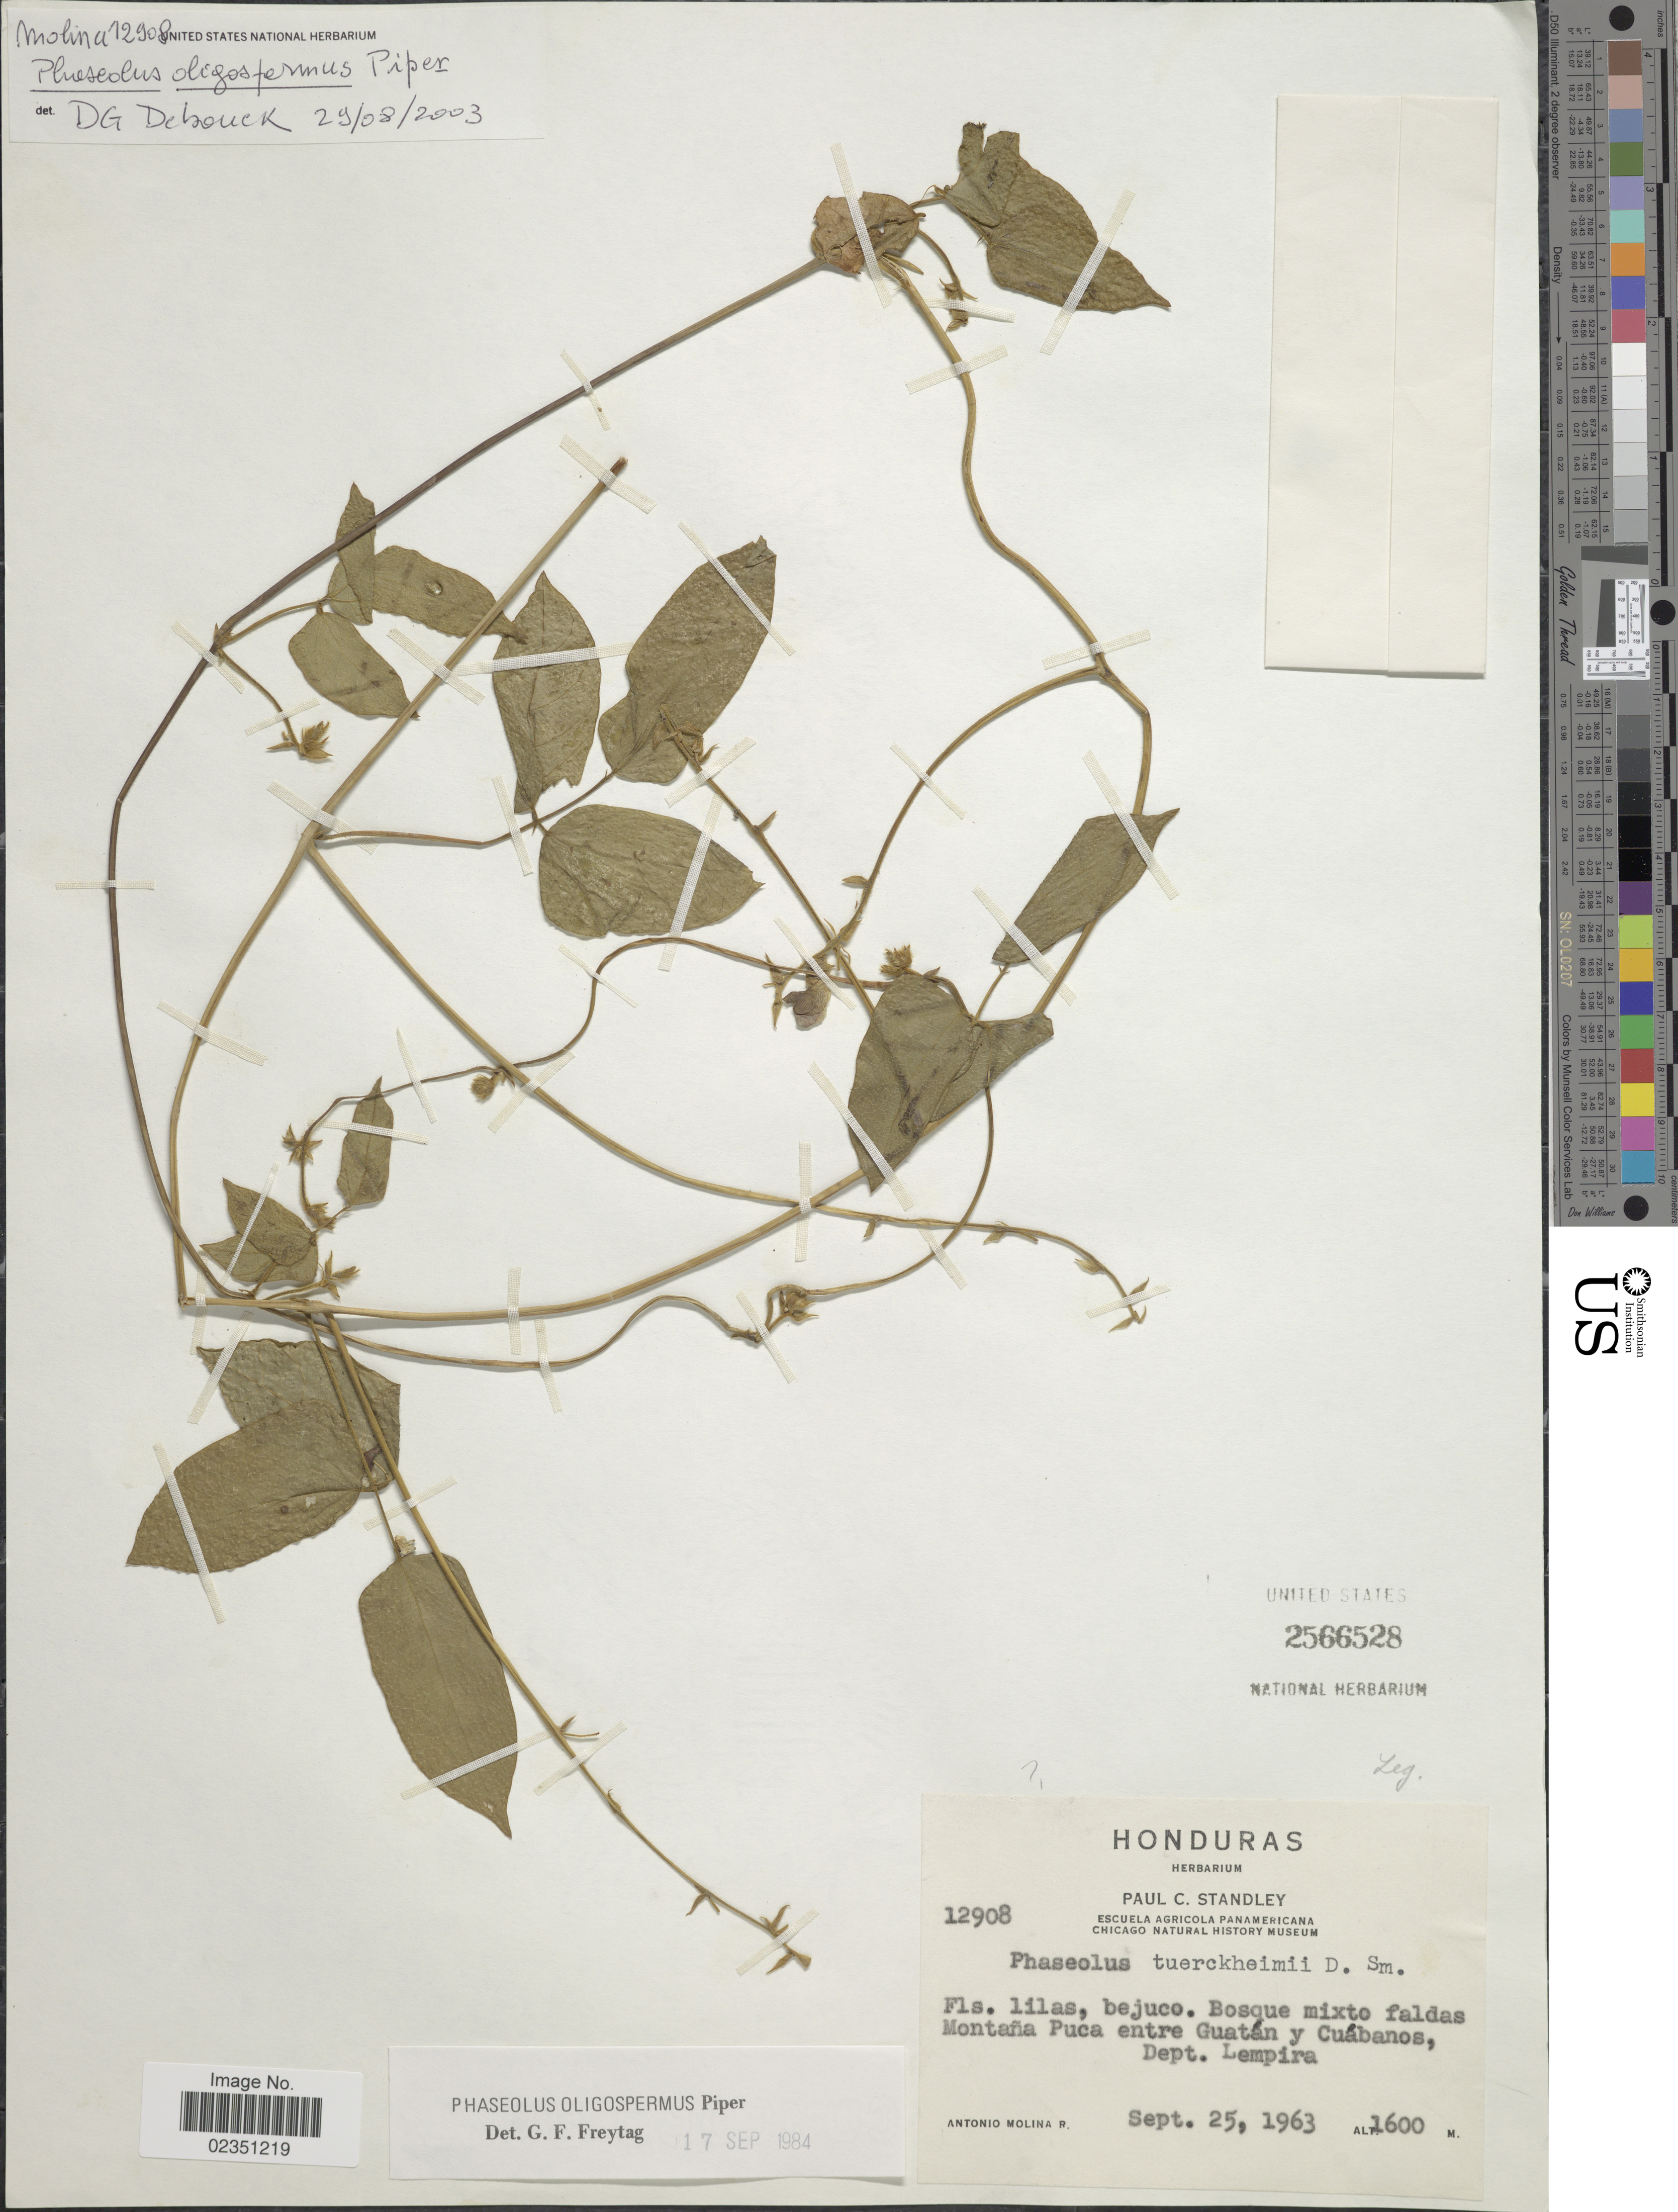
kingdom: Plantae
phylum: Tracheophyta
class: Magnoliopsida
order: Fabales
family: Fabaceae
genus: Phaseolus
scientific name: Phaseolus oligospermus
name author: Piper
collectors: A. Molina R.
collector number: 12908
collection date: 1963-09-25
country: Honduras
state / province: Lempira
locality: Montana Puca entre Guatan y Cuabanos, Dept. Lempira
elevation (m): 1600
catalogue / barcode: US 2566528